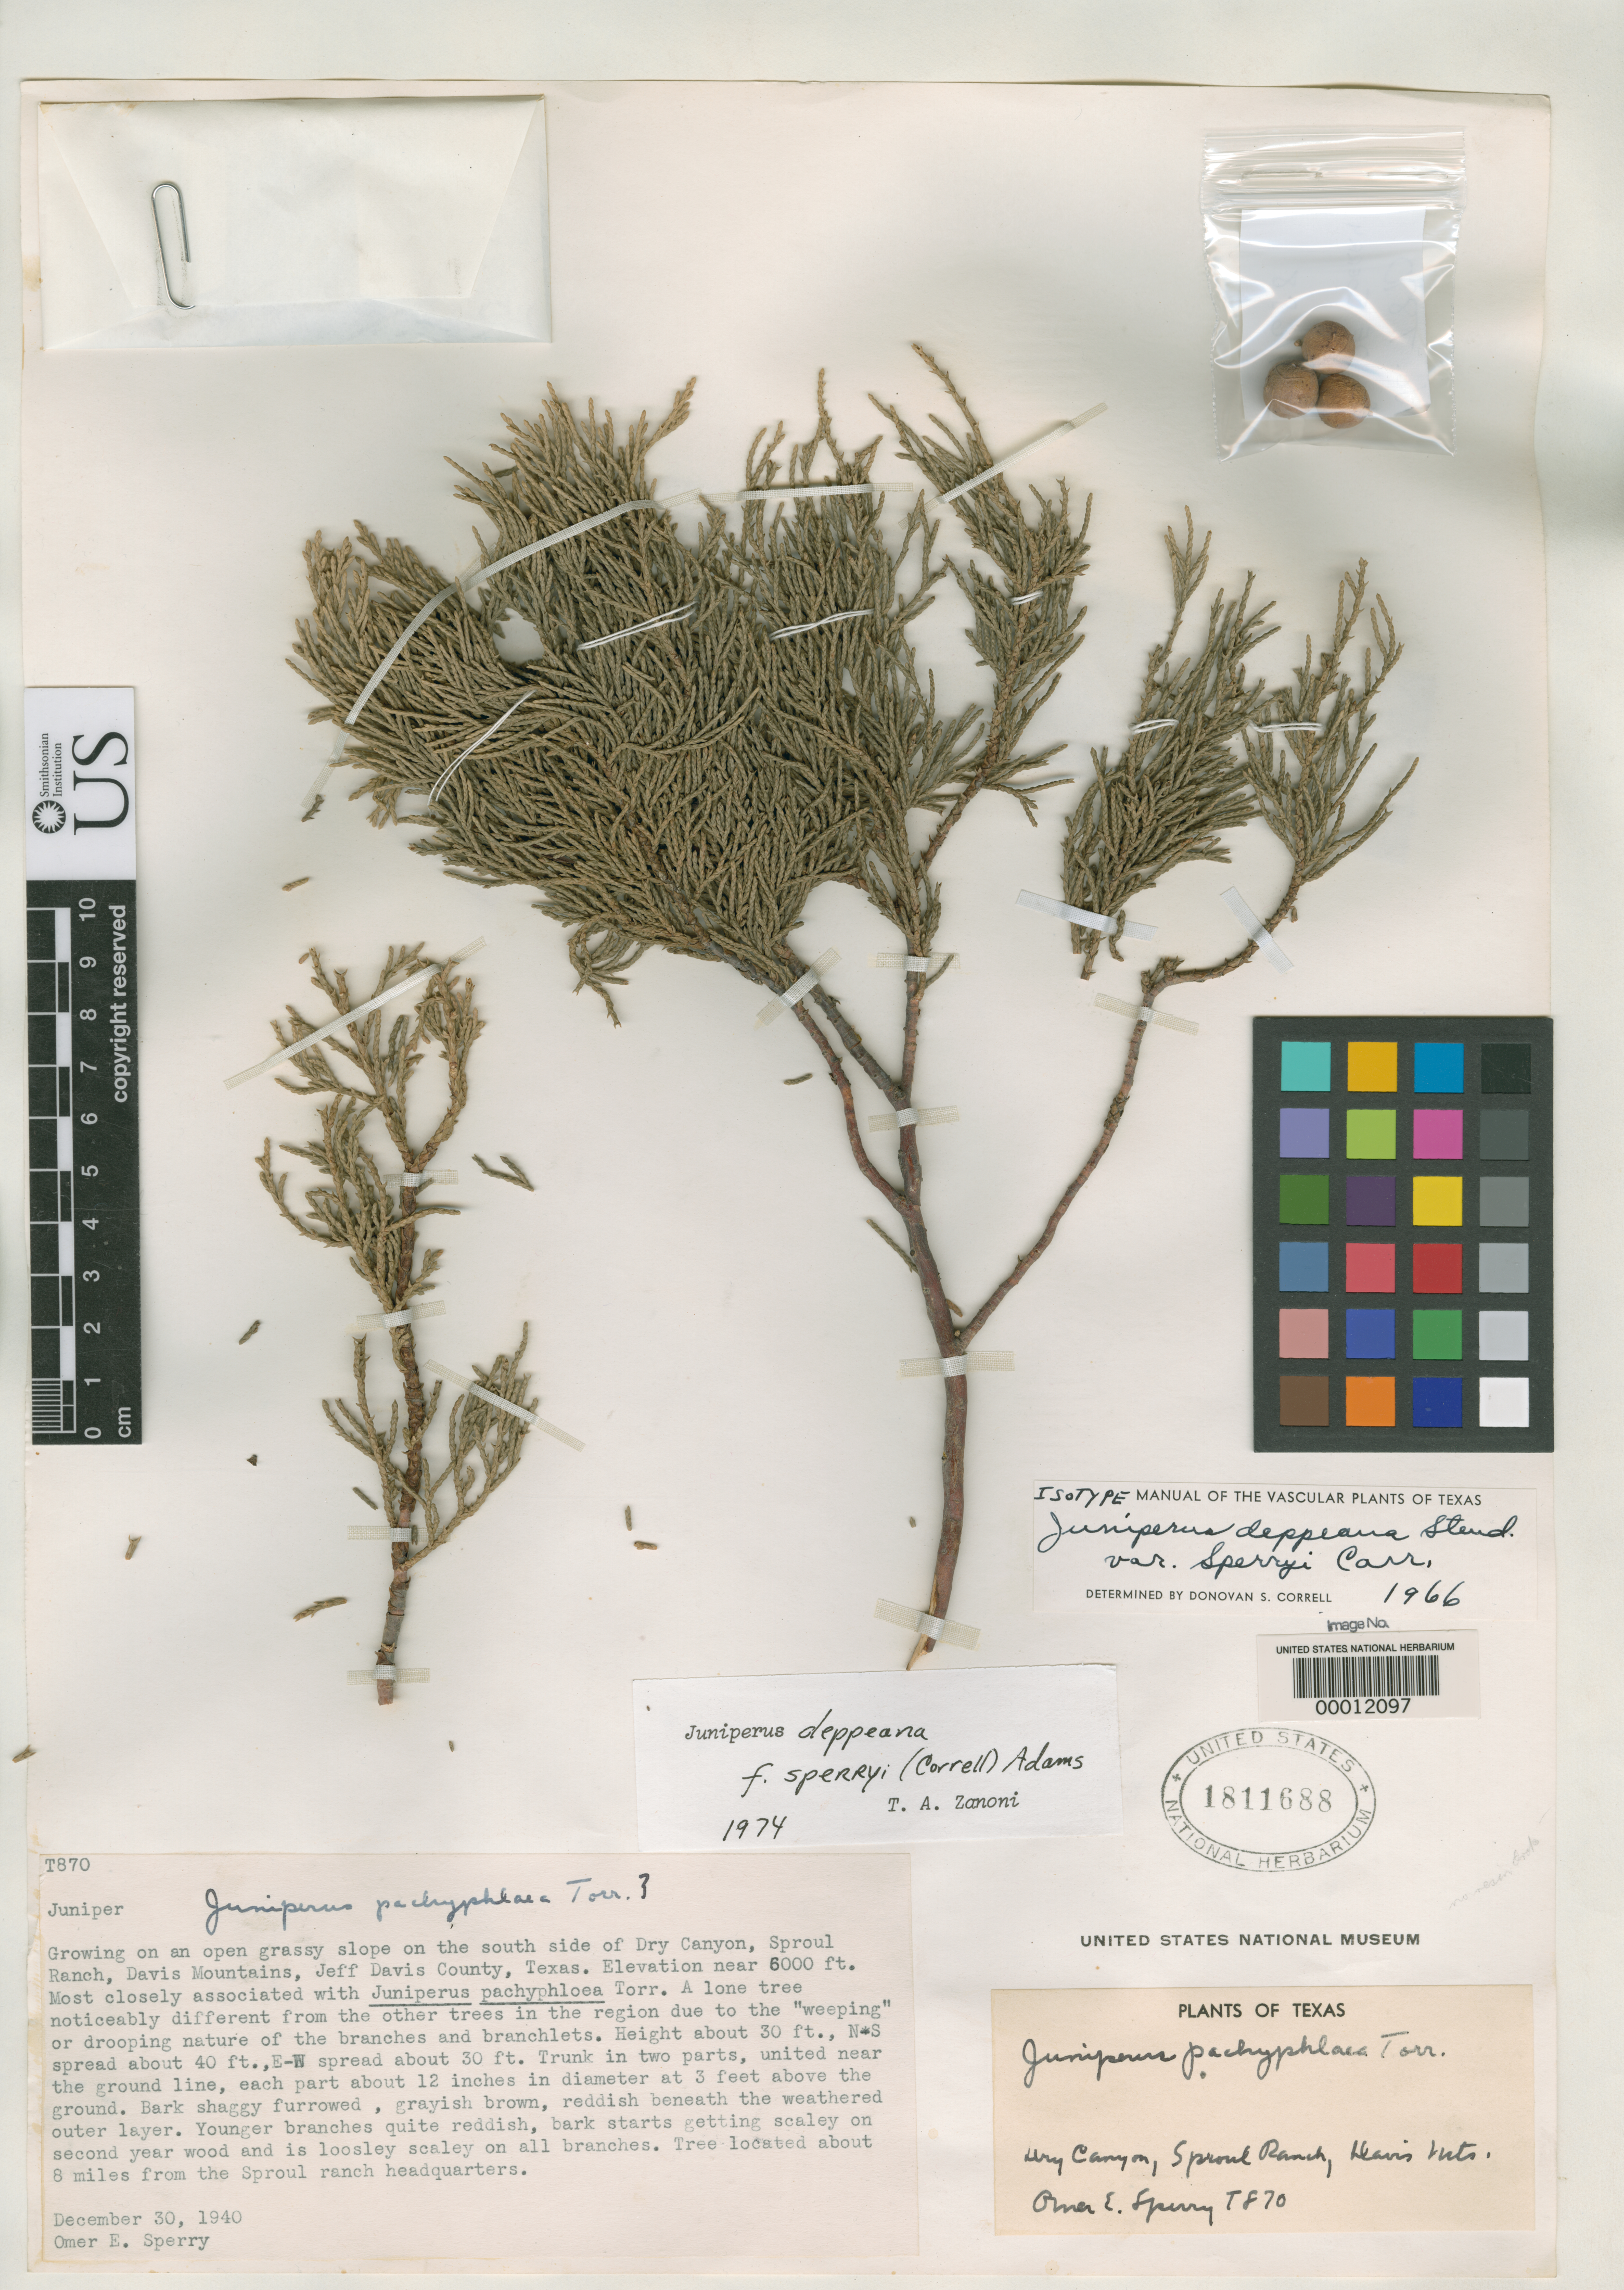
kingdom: Plantae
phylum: Tracheophyta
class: Pinopsida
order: Pinales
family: Cupressaceae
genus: Juniperus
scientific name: Juniperus deppeana var. sperryi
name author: Correll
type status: Isotype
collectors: O. E. Sperry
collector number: T 870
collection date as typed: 30 Dec 1940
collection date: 1940-12-30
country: United States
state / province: Texas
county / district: Jeff Davis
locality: Davis Mts., Sproul Ranch, dry canyon; Alt. 6000 Ft.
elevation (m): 1829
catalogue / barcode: US 1811688